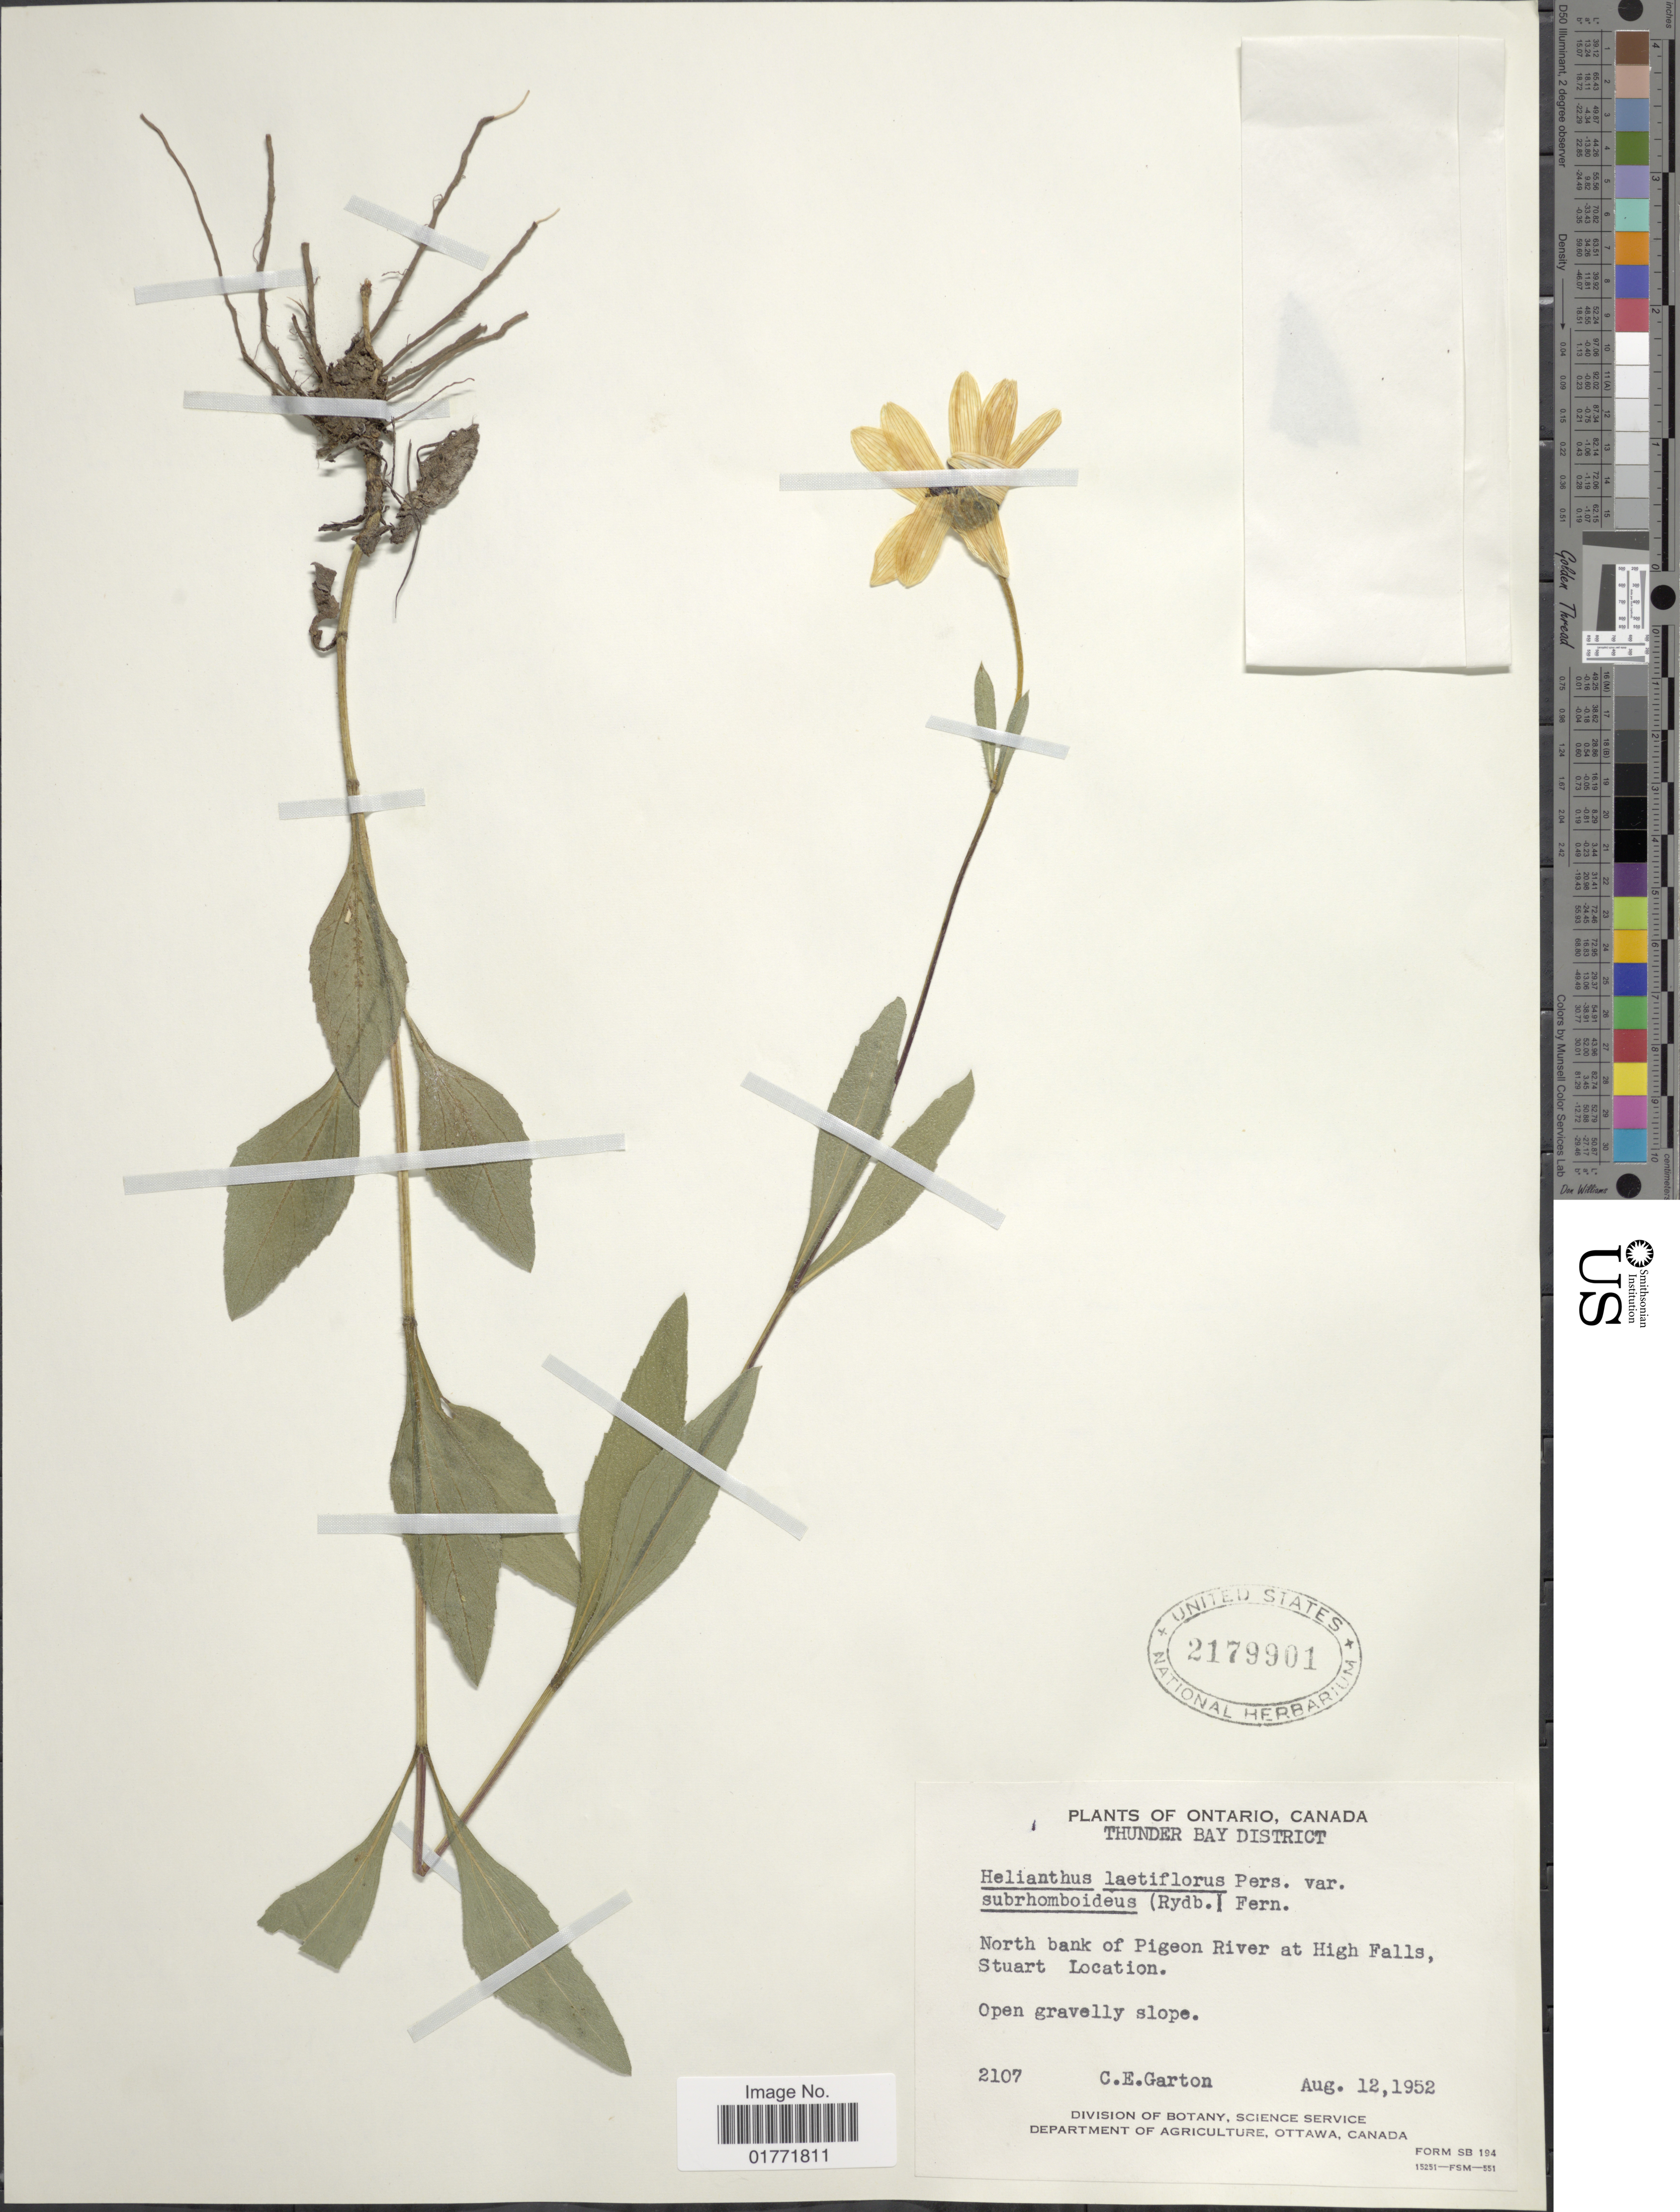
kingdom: Plantae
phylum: Tracheophyta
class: Magnoliopsida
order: Asterales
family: Asteraceae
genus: Helianthus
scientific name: Helianthus subrhomboideus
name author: Rydb.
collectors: C. E. Garton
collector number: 2107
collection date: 1952-08-12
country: Canada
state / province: Ontario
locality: Ontario, Canada. Thunddr Bay District. North bank of Pigeon River at High Falls Stuart Location.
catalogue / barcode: US 2179901